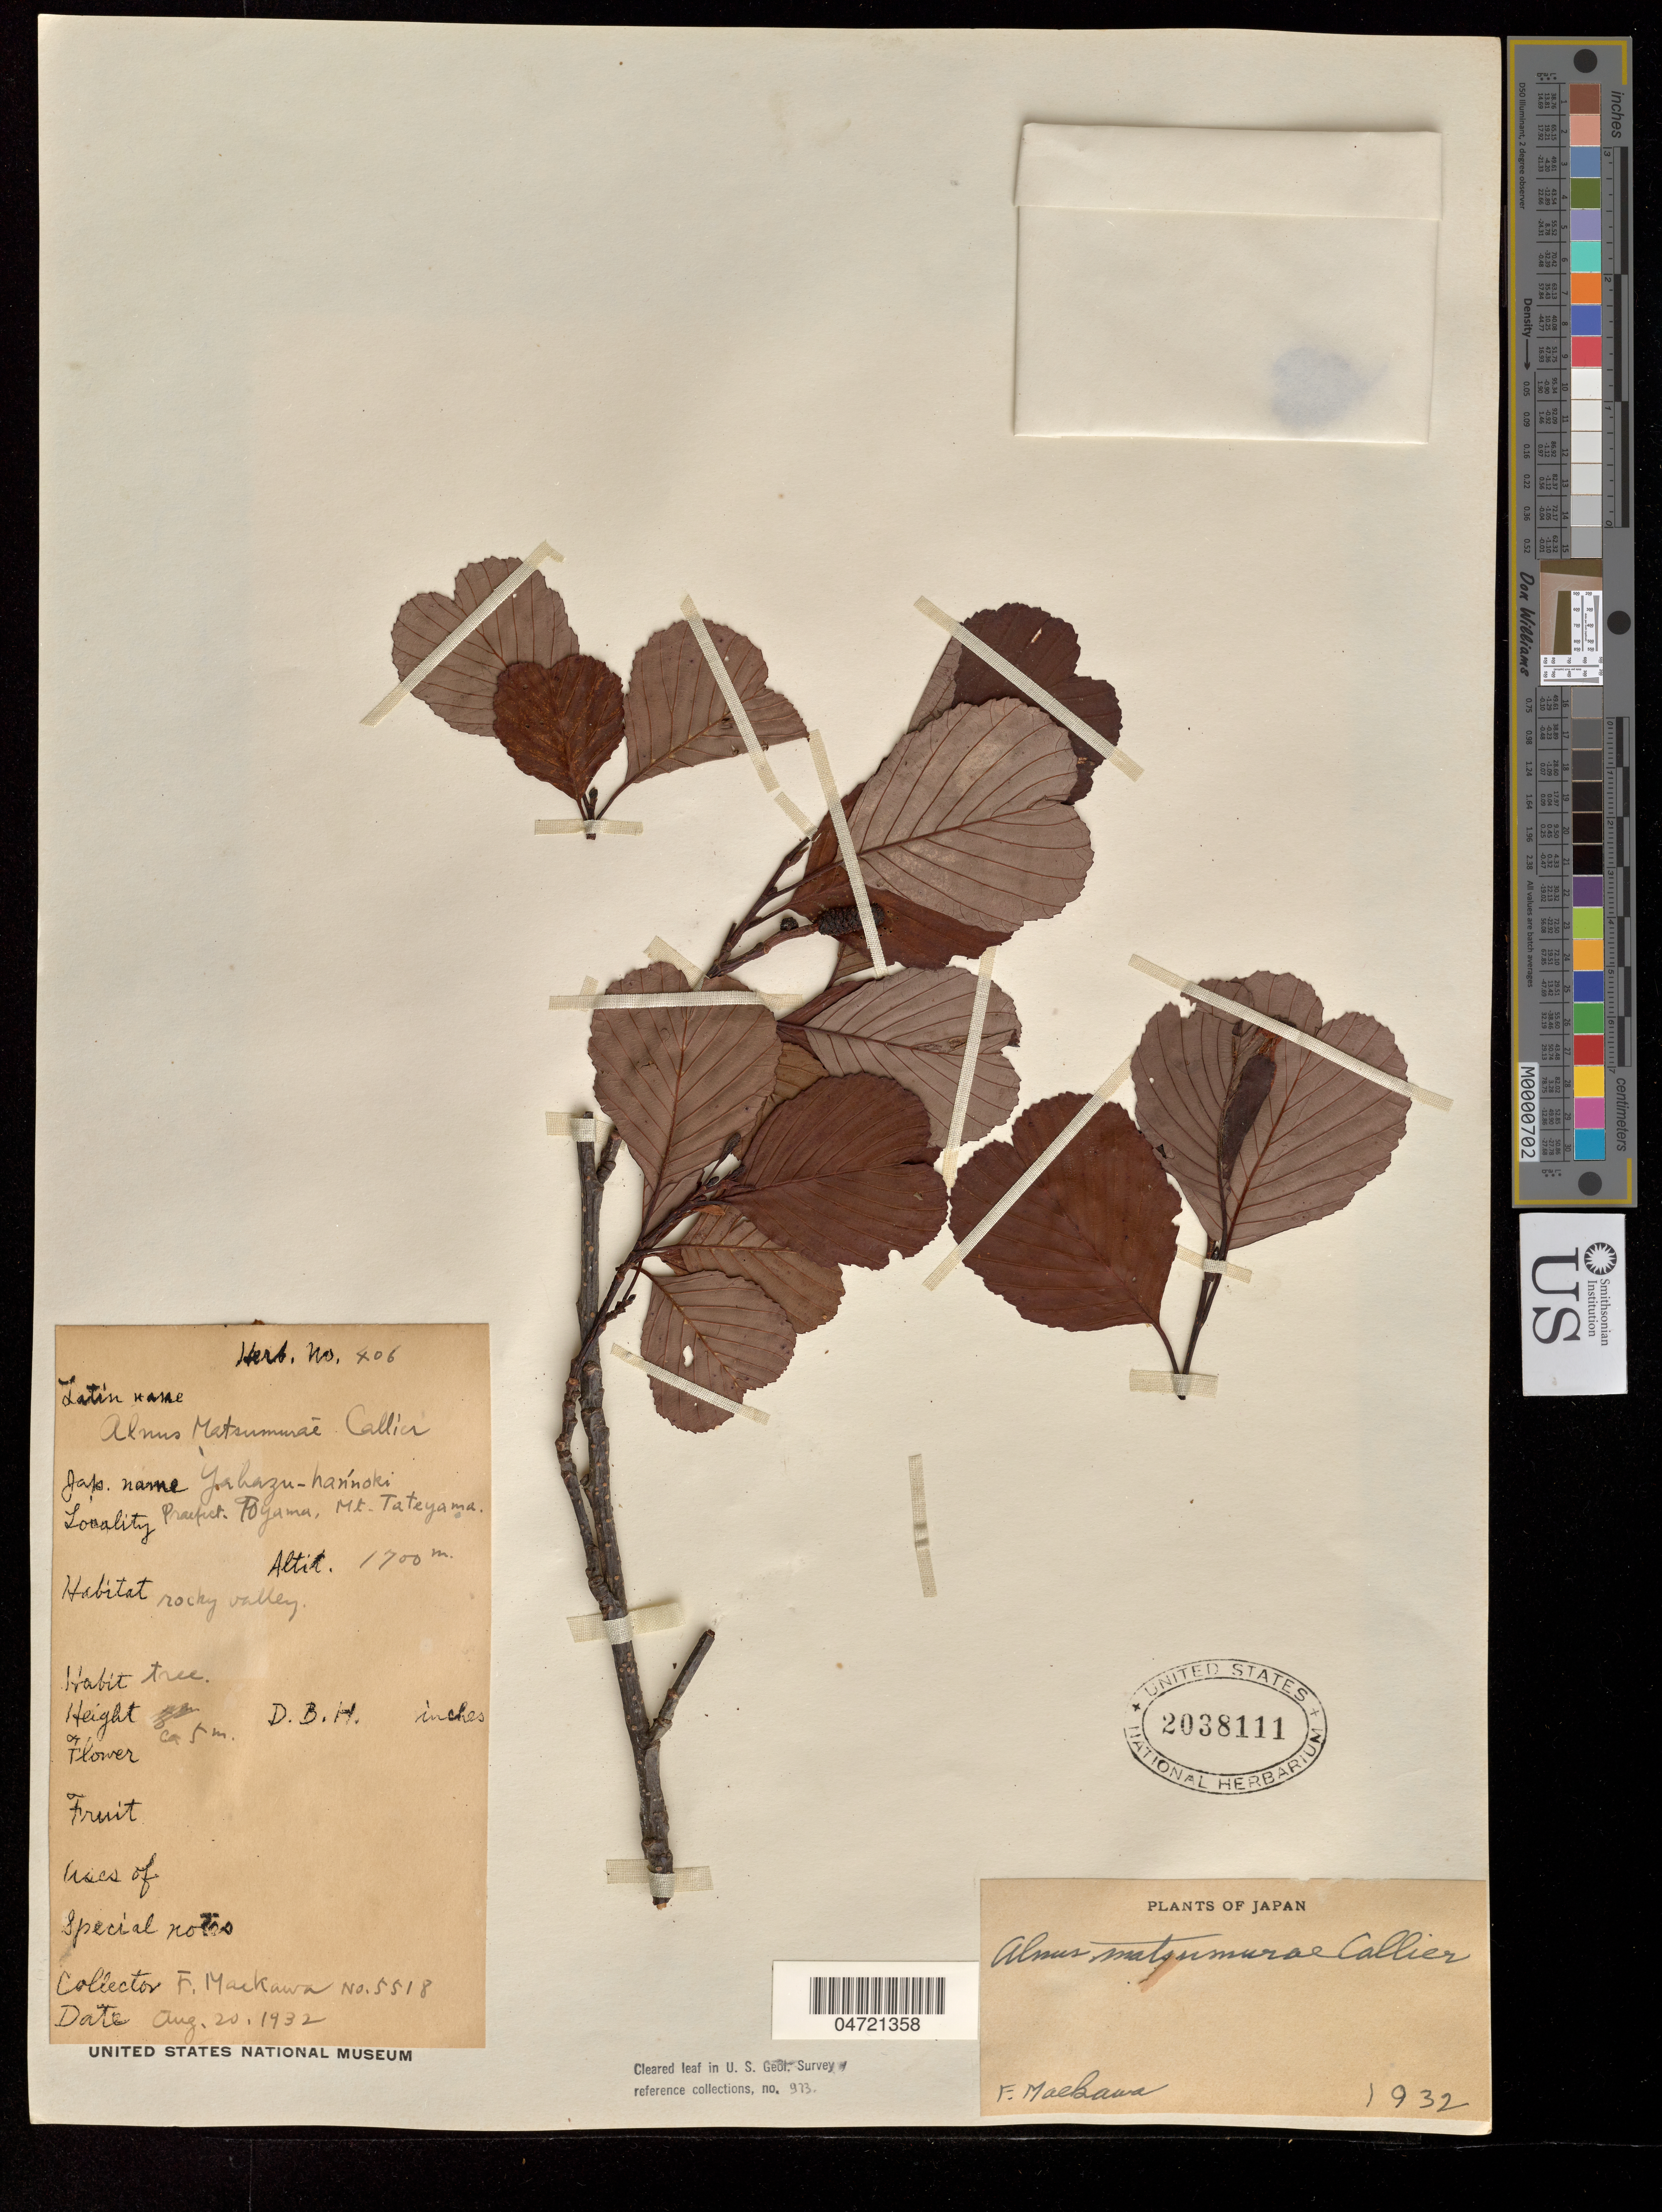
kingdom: Plantae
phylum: Tracheophyta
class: Magnoliopsida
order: Fagales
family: Betulaceae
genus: Alnus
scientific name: Alnus matsumurae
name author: Callier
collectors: F. Mackawa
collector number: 5518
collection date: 1932-08-20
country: Japan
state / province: Toyama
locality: Mt. Tateyama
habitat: rocky valley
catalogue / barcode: US 2038111